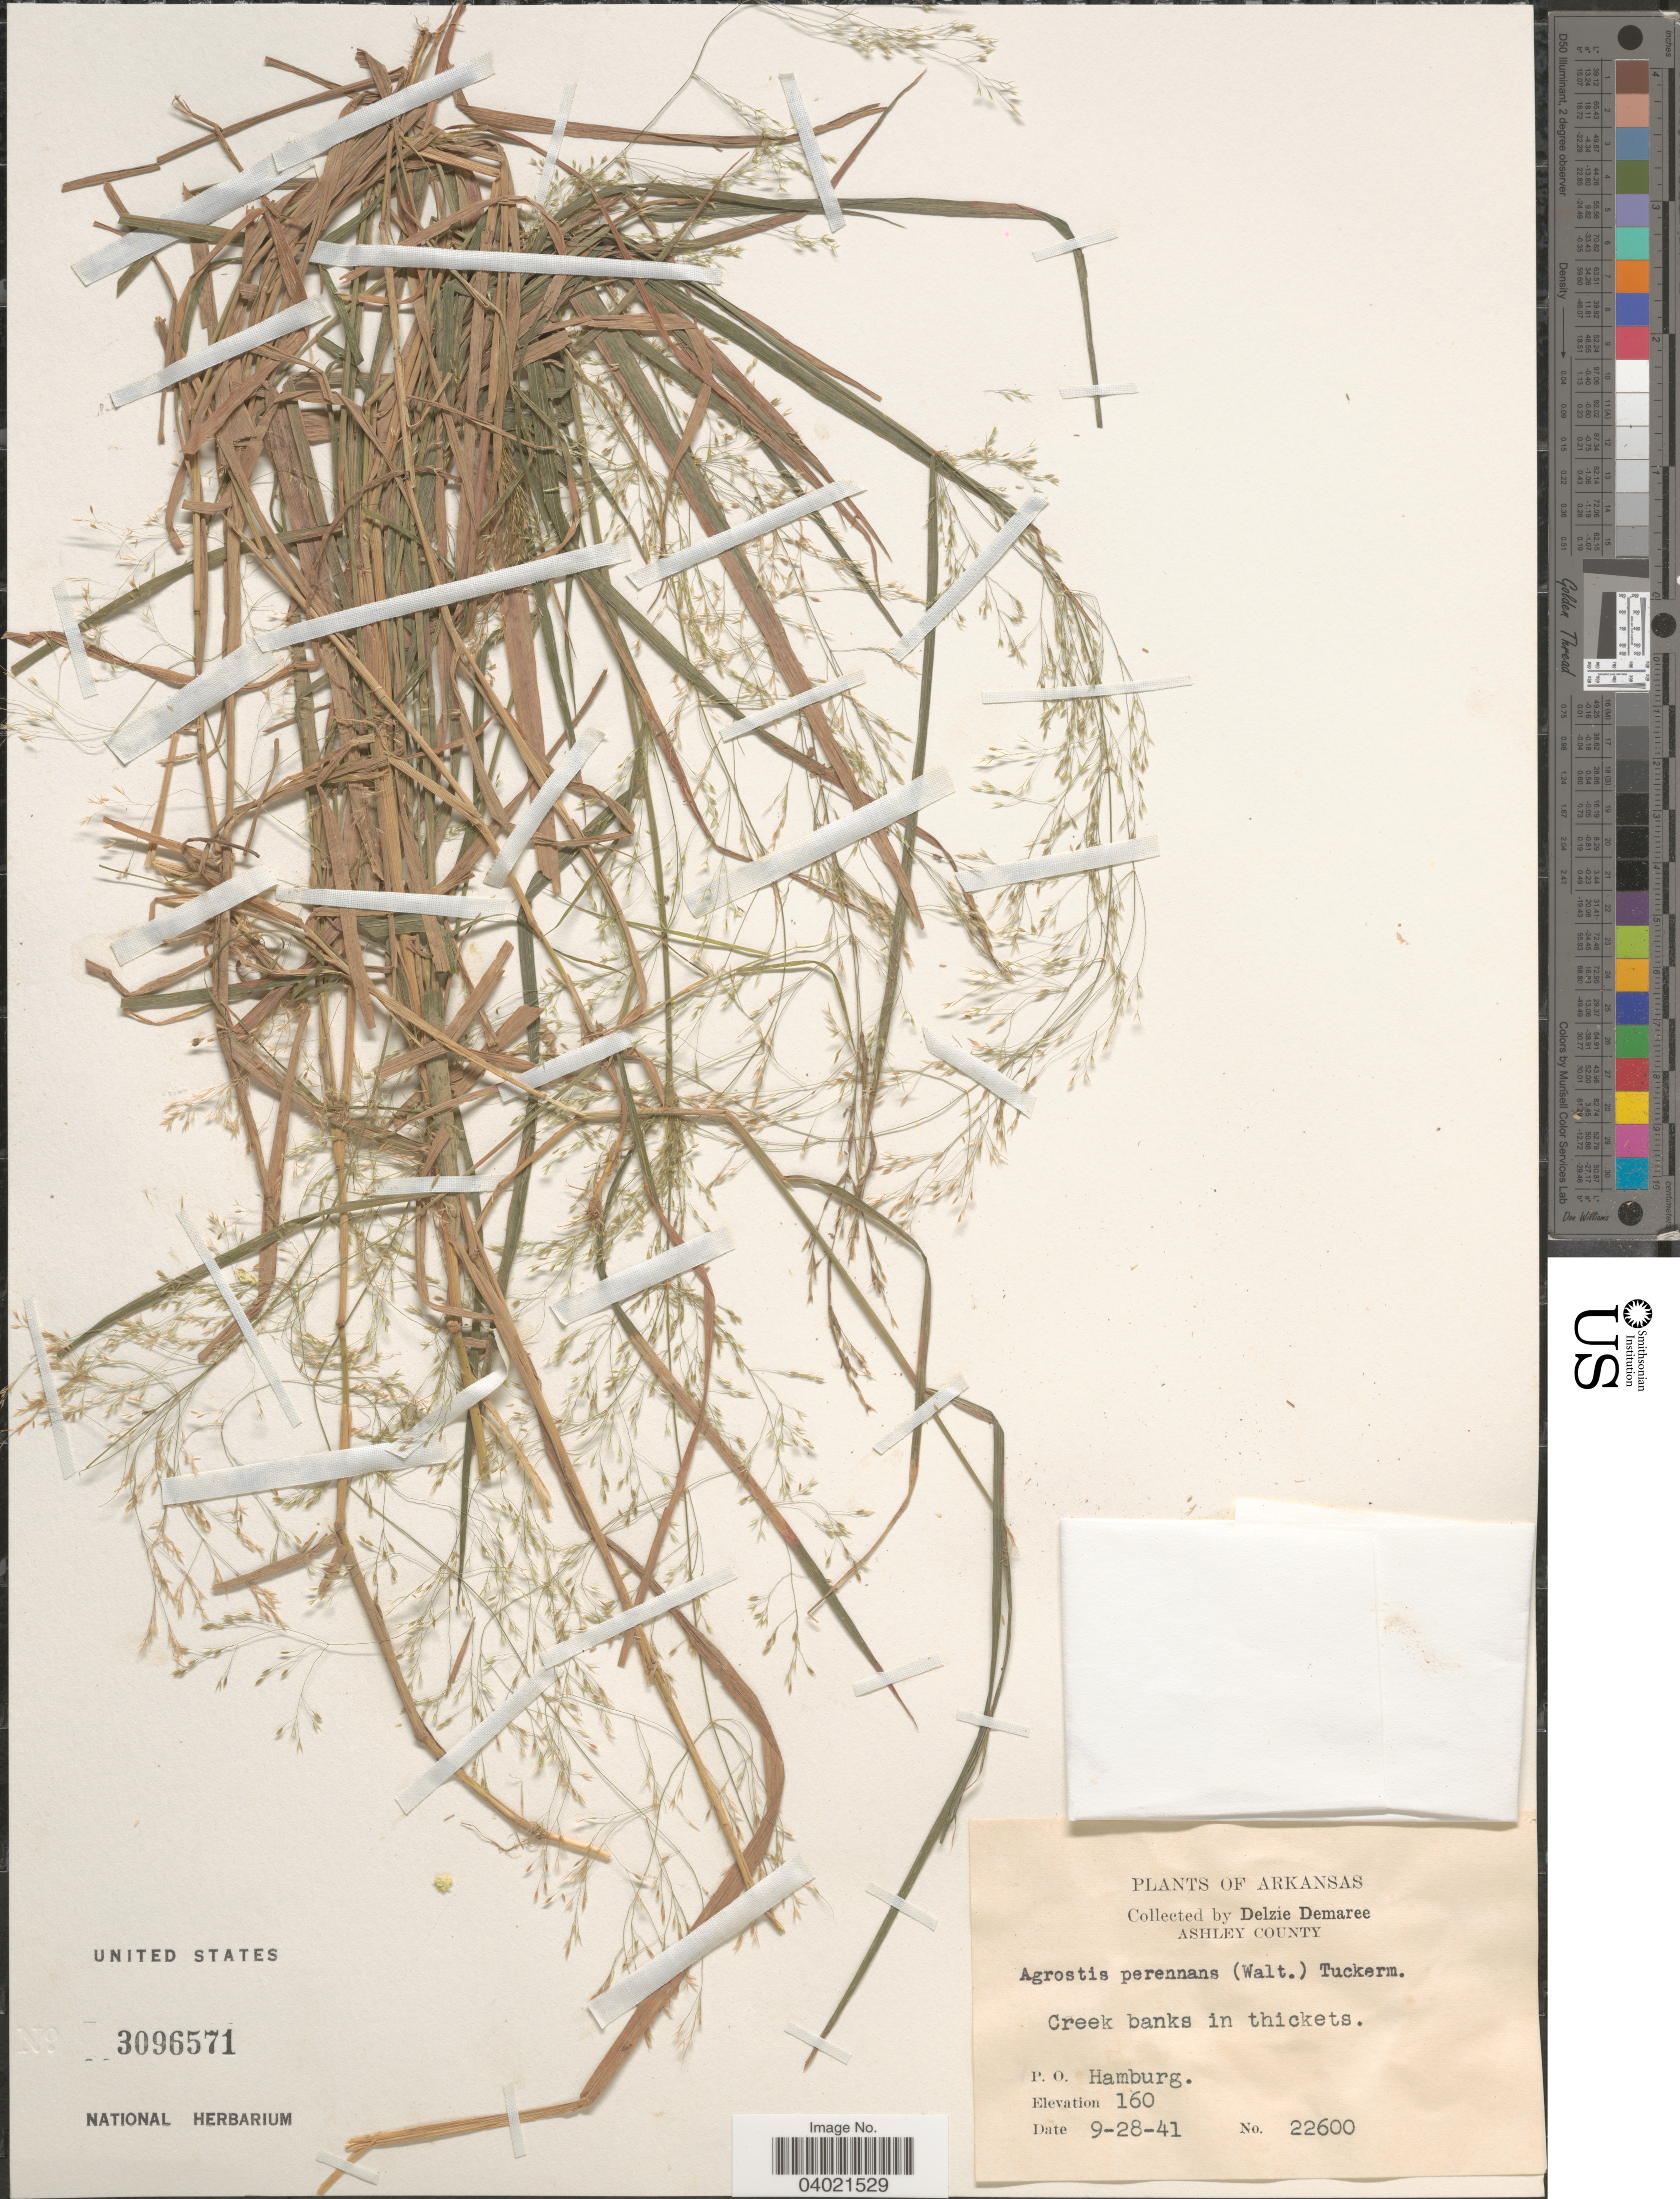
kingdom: Plantae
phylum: Tracheophyta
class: Liliopsida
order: Poales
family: Poaceae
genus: Agrostis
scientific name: Agrostis perennans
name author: (Walter) Tuck.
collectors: D. Demaree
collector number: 22600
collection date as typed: Transcribed d/m/y: 28/9/41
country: United States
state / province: Arkansas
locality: Ashley County. Creek banks in thickets. P. O. Hamburg.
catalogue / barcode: US 3096571